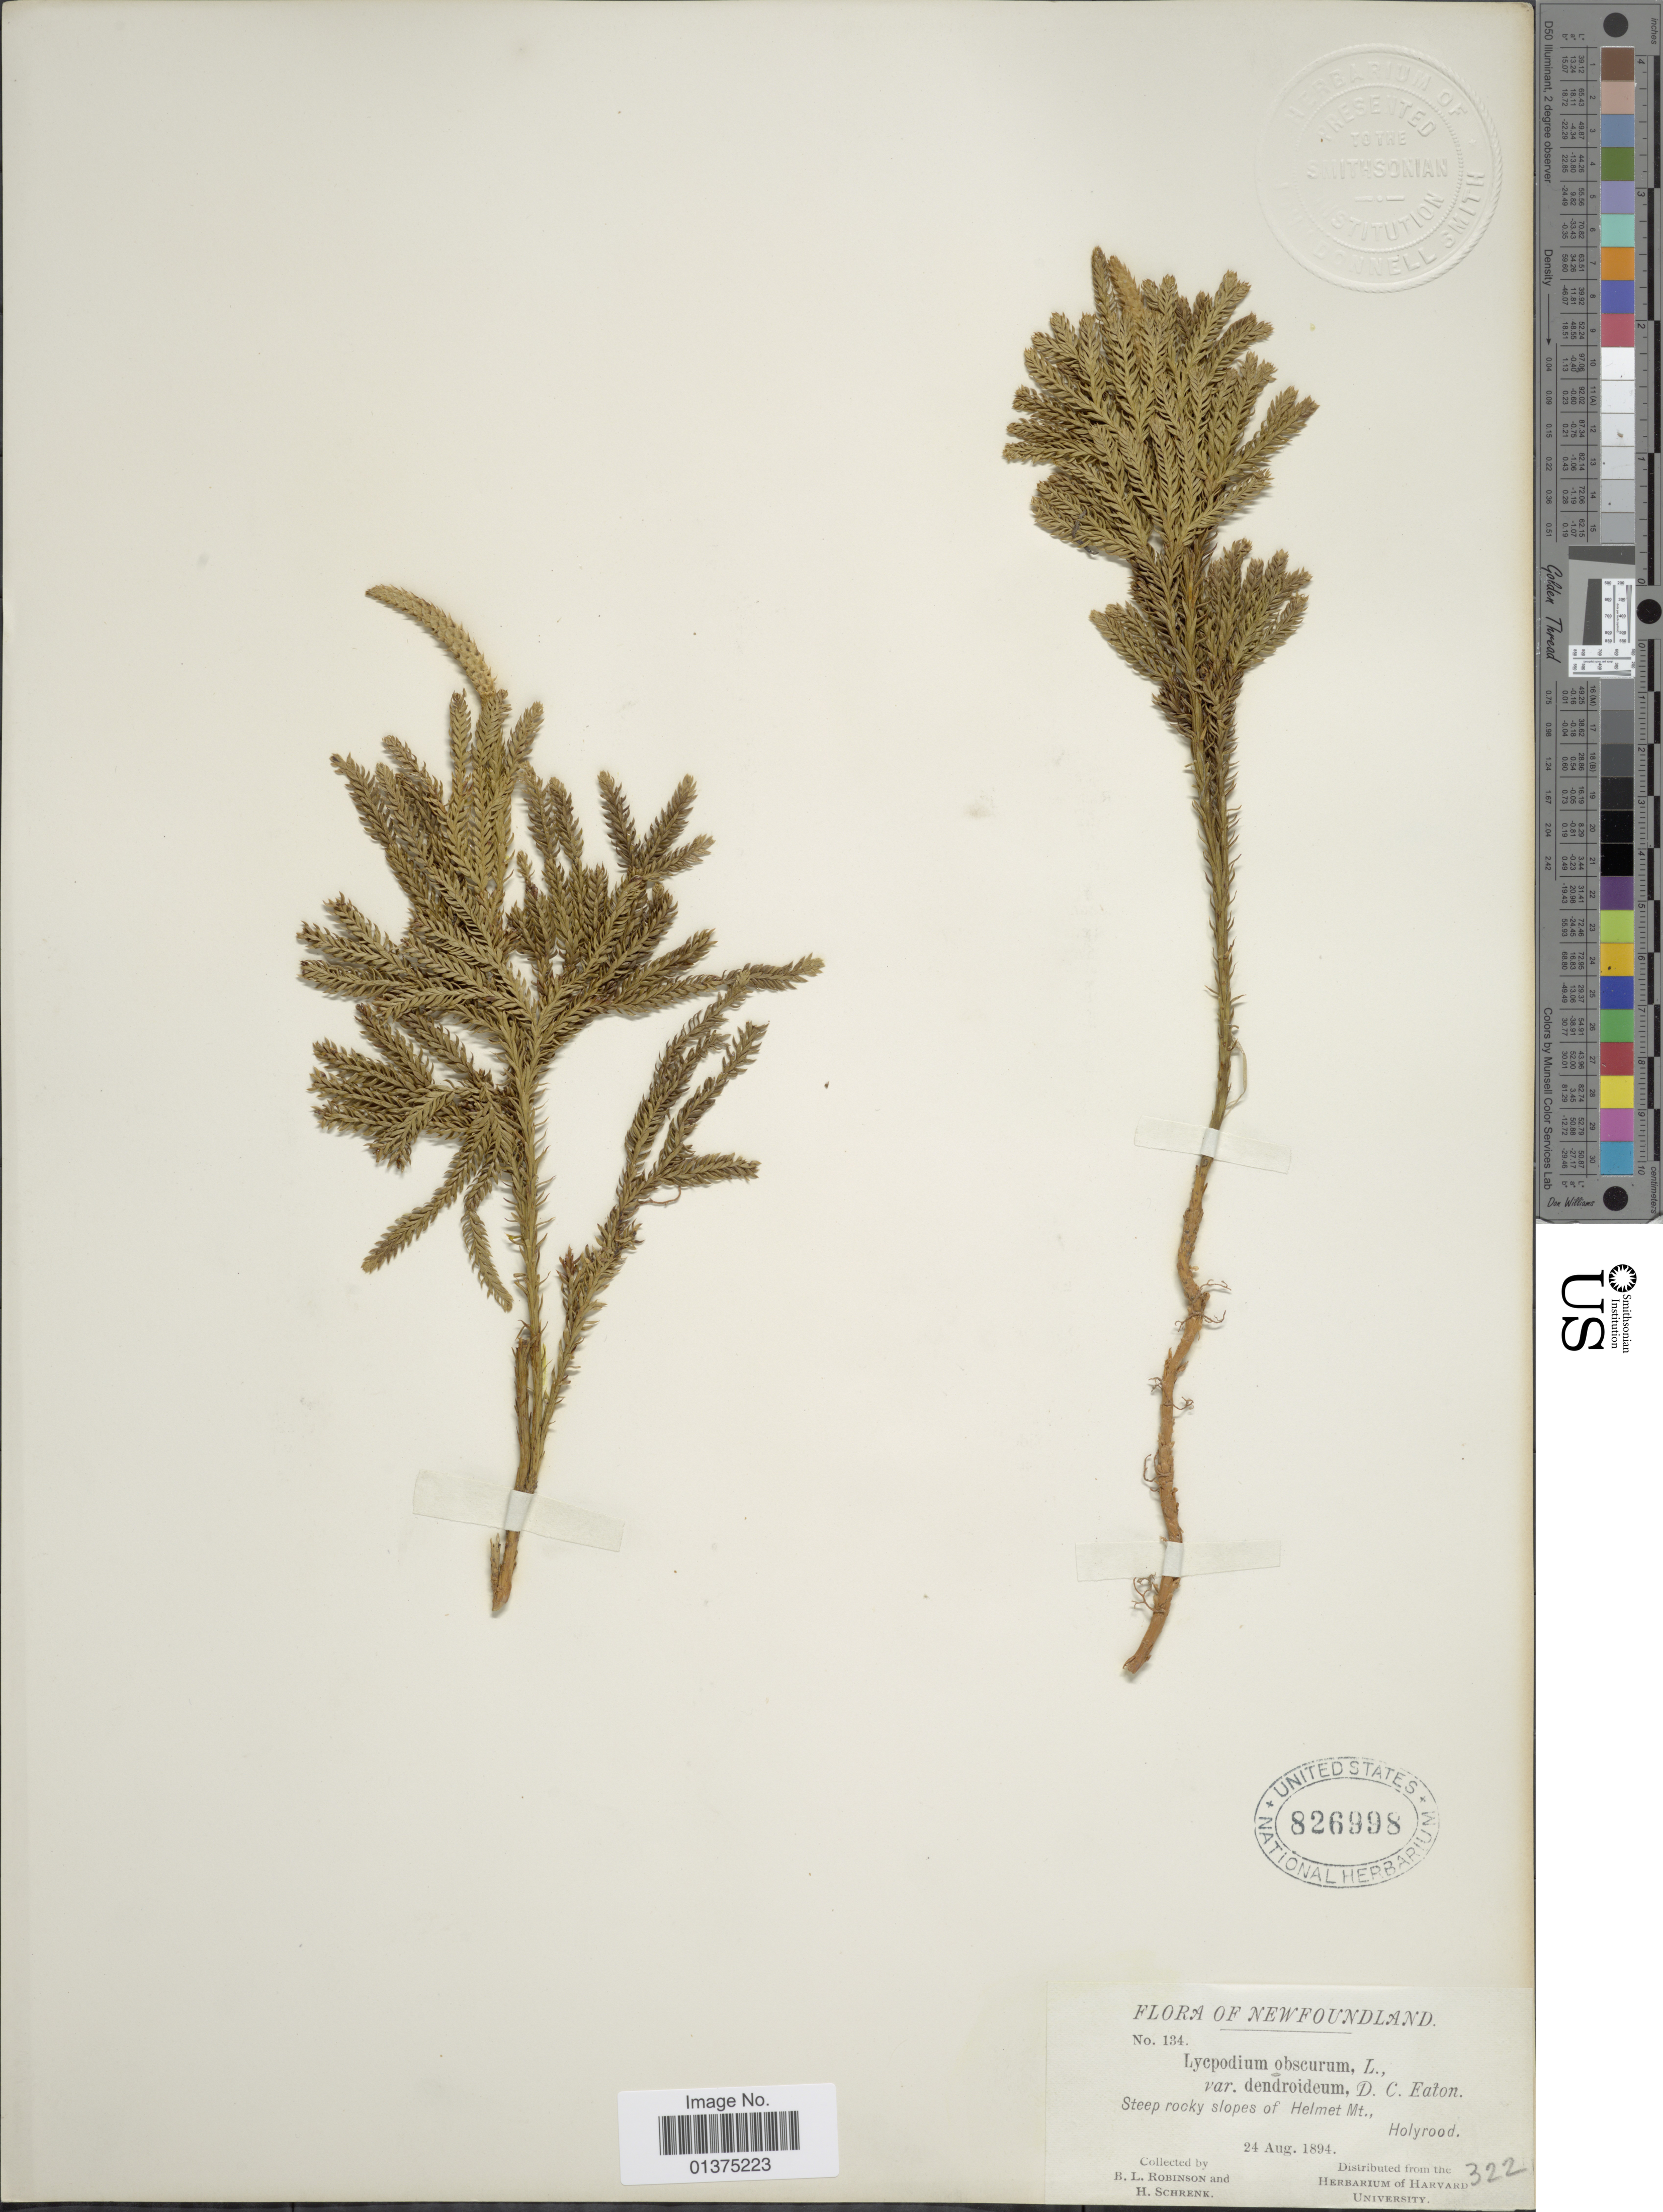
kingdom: Plantae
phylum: Tracheophyta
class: Lycopodiopsida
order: Lycopodiales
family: Lycopodiaceae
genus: Dendrolycopodium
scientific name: Dendrolycopodium dendroideum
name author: (Michx.) A. Haines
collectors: B. L. Robinson & H. v. Schrenk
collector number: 134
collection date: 1894-08-24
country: Canada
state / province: Newfoundland and Labrador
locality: Steep rocky slopes of Helmet Mt., Holyrood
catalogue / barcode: US 826998